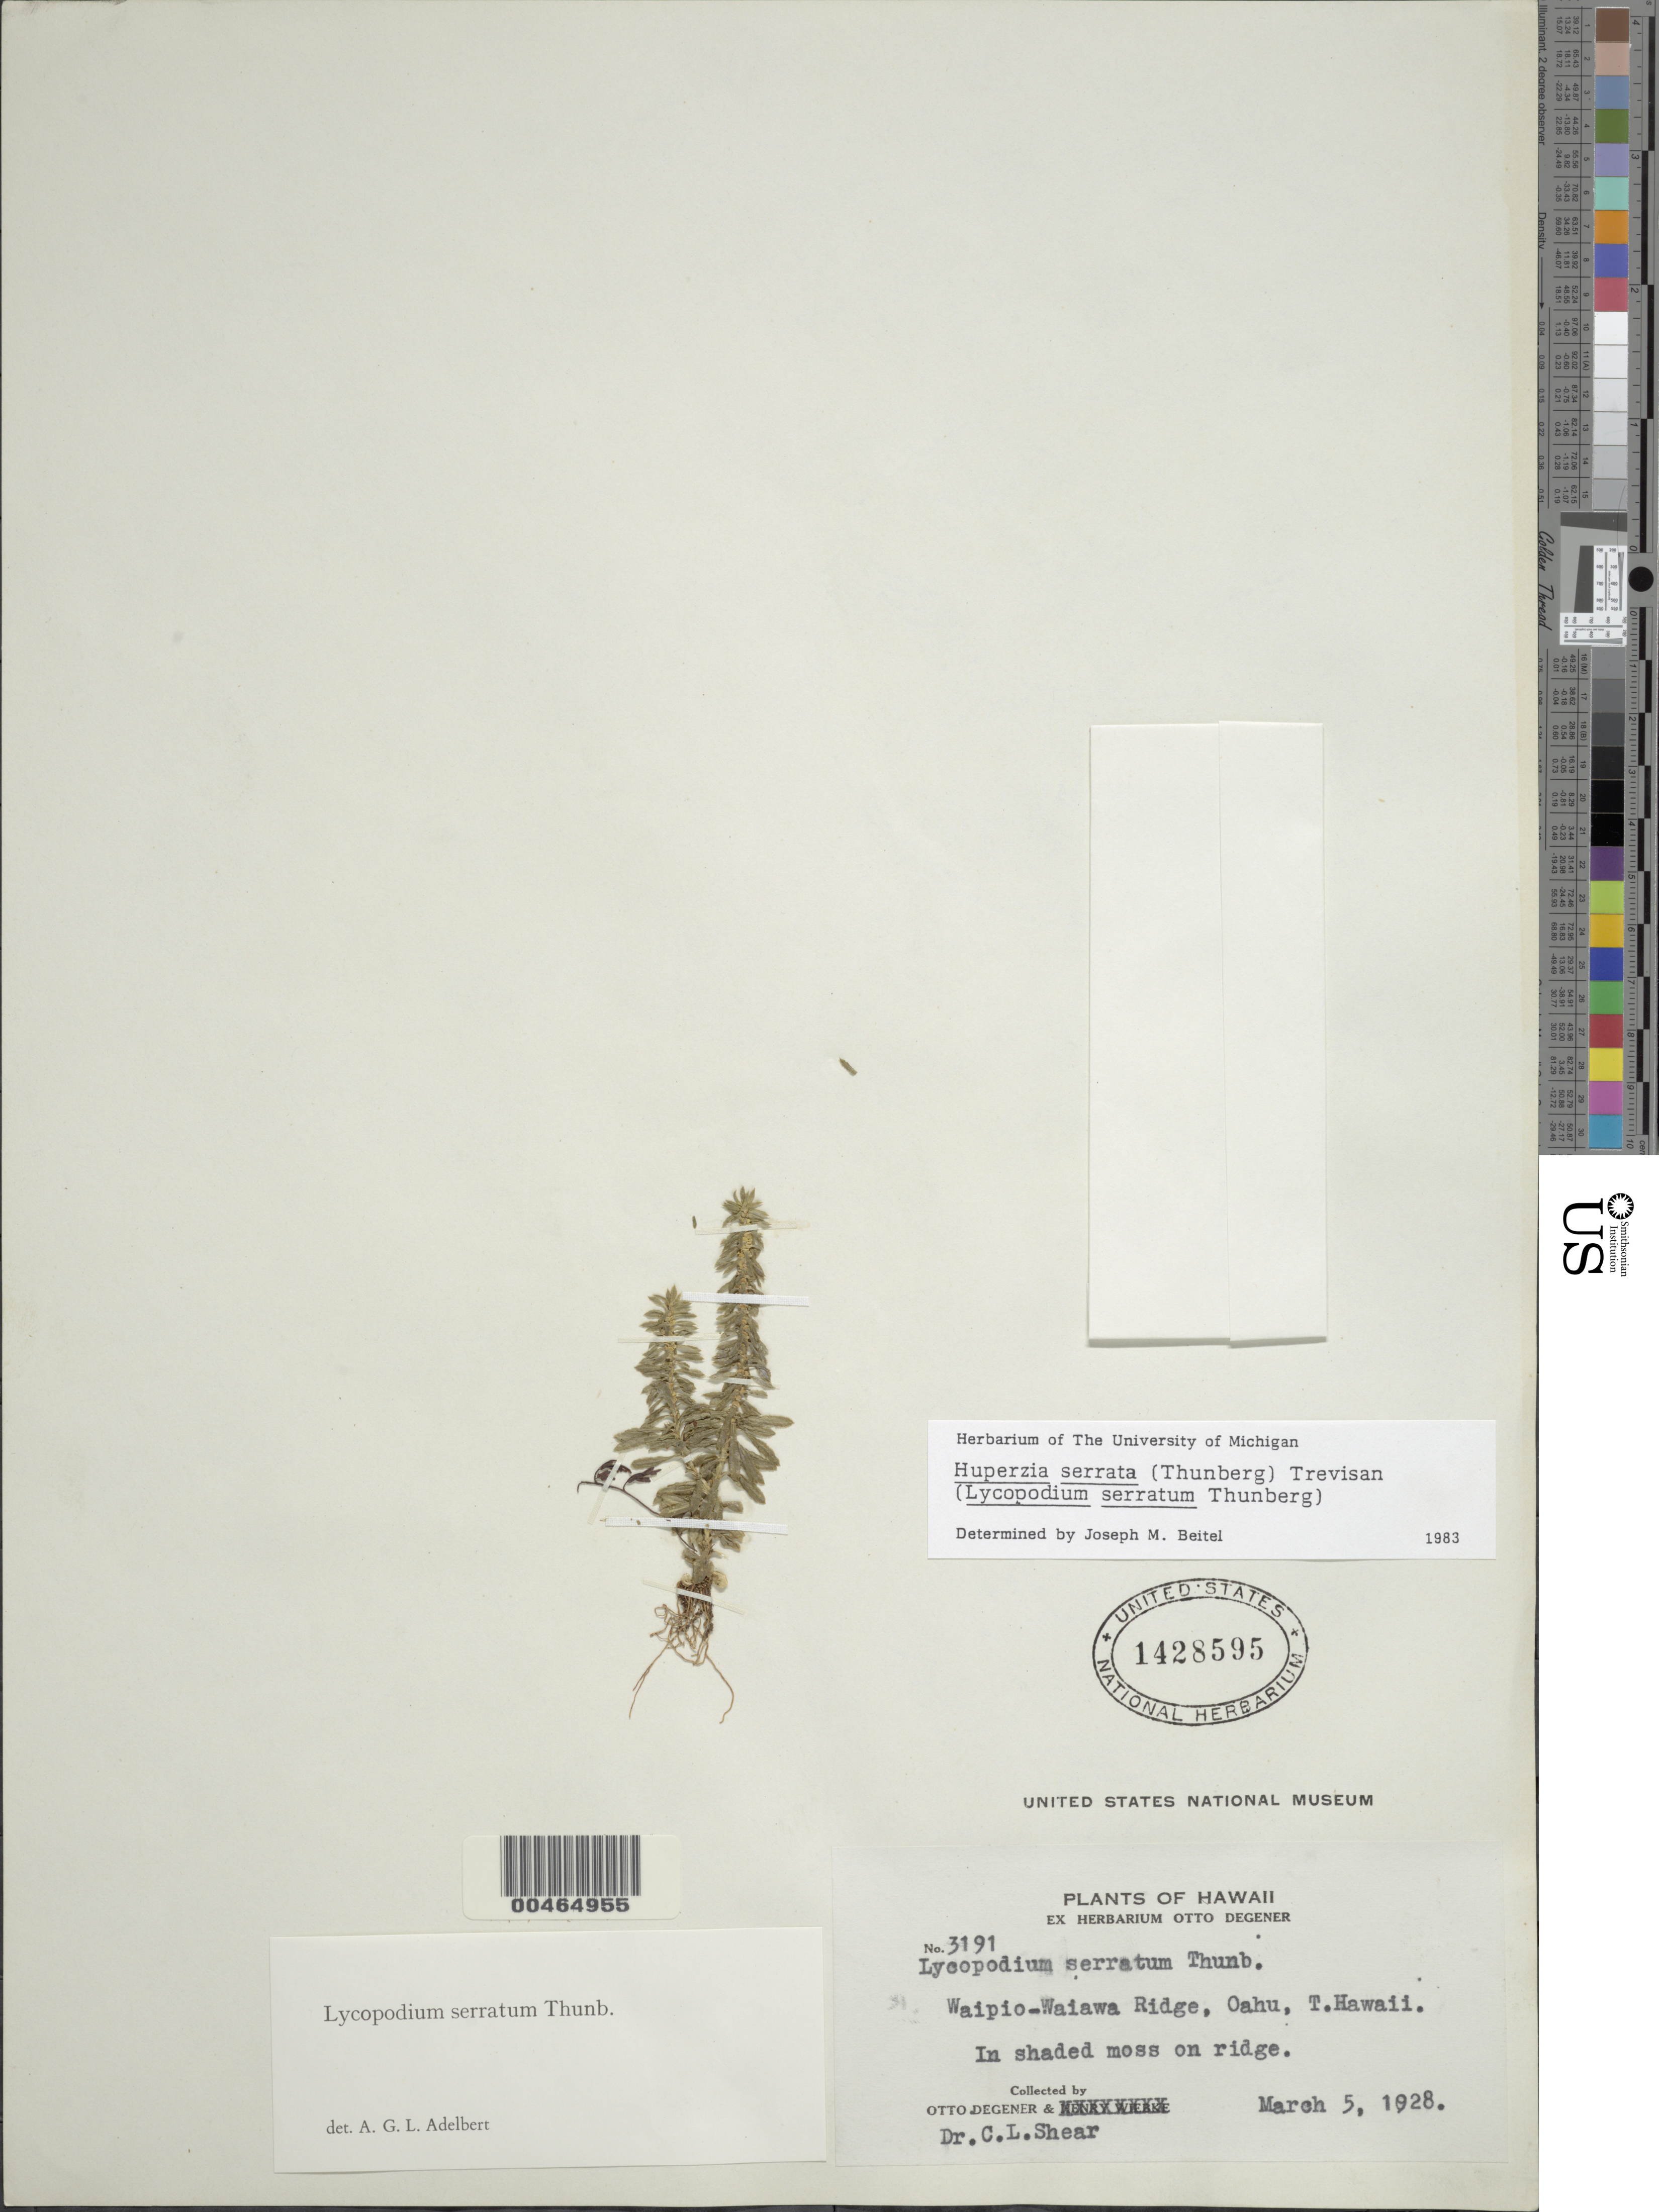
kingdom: Plantae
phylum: Tracheophyta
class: Lycopodiopsida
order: Lycopodiales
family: Lycopodiaceae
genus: Huperzia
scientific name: Huperzia serrata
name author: (Thunb.) Trevis.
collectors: O. Degener & C. L. Shear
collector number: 3191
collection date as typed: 5 Mar 1928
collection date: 1928-03-05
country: United States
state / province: Hawaii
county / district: Honolulu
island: Oahu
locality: Waipio-Waiawa Ridge, Oahu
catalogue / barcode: US 1428595